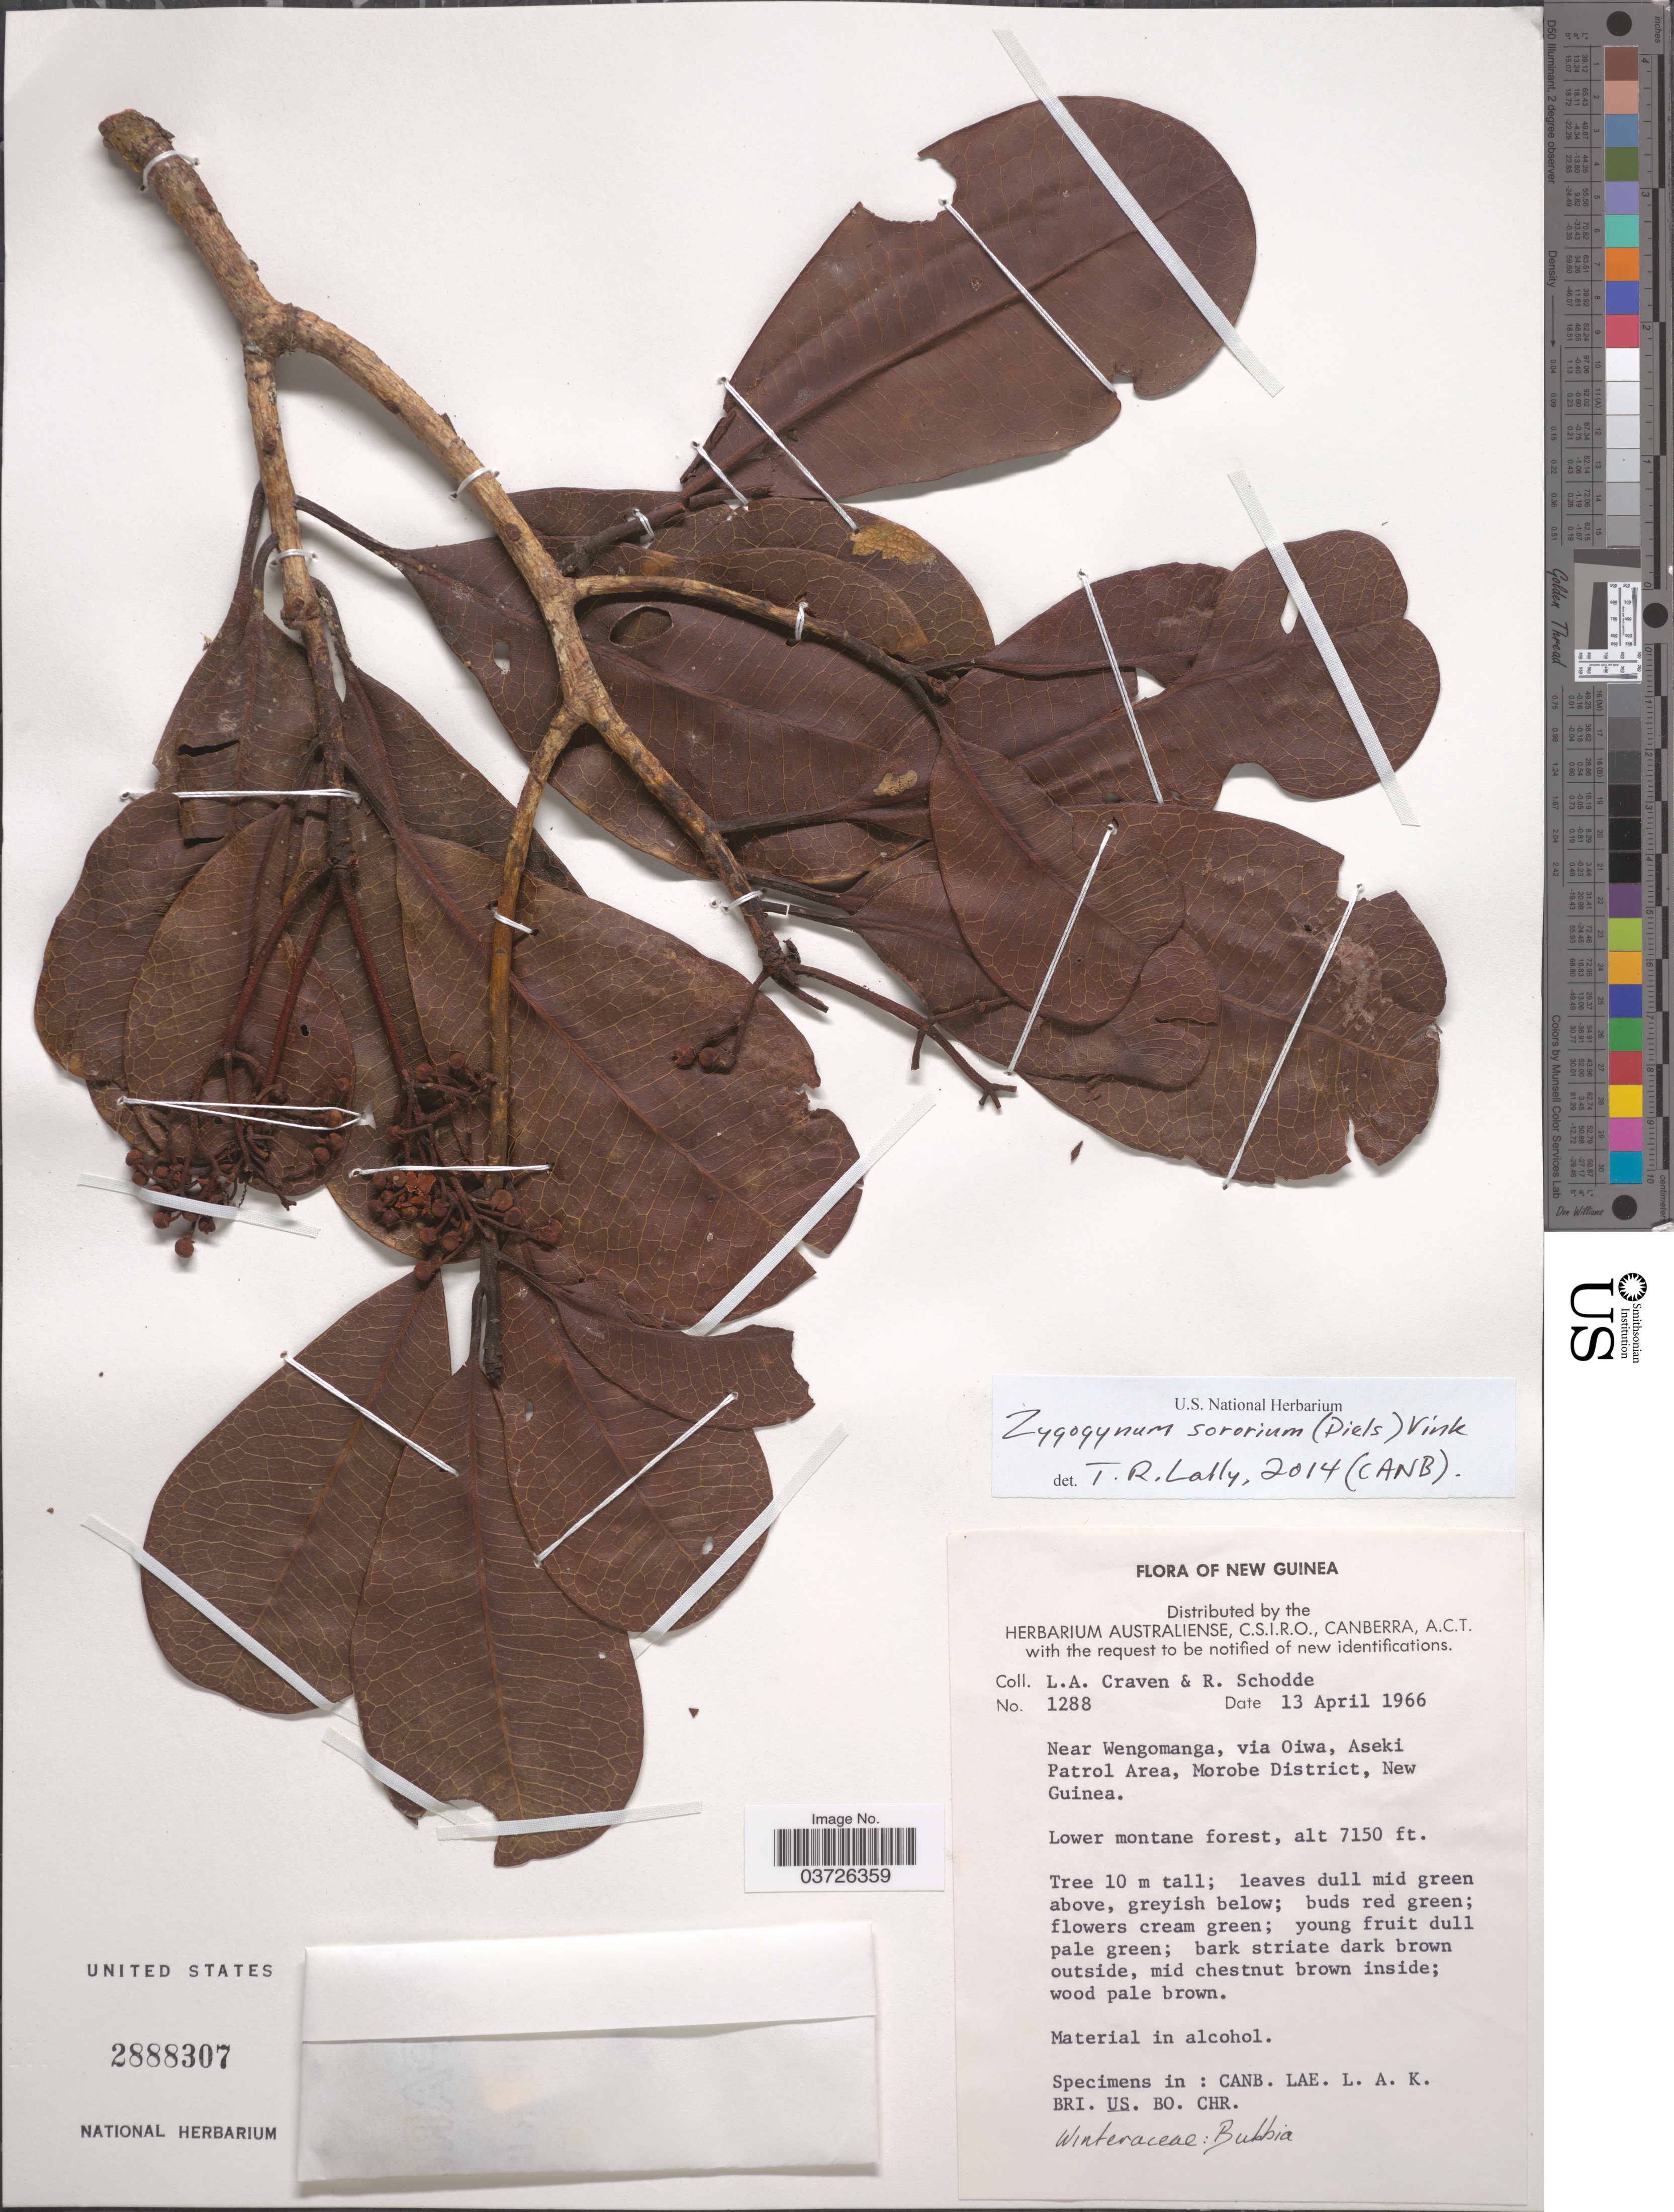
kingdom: Plantae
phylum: Tracheophyta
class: Magnoliopsida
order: Canellales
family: Winteraceae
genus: Zygogynum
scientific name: Zygogynum sororium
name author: (Diels) Vink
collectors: L. A. Craven & R. Schodde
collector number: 1288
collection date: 1966-04-13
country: Papua New Guinea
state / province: Morobe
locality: New Guinea. Near Wengomanga, via Oiwa, Aseki Patrol Area, Morobe District.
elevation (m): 2179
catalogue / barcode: US 2888307